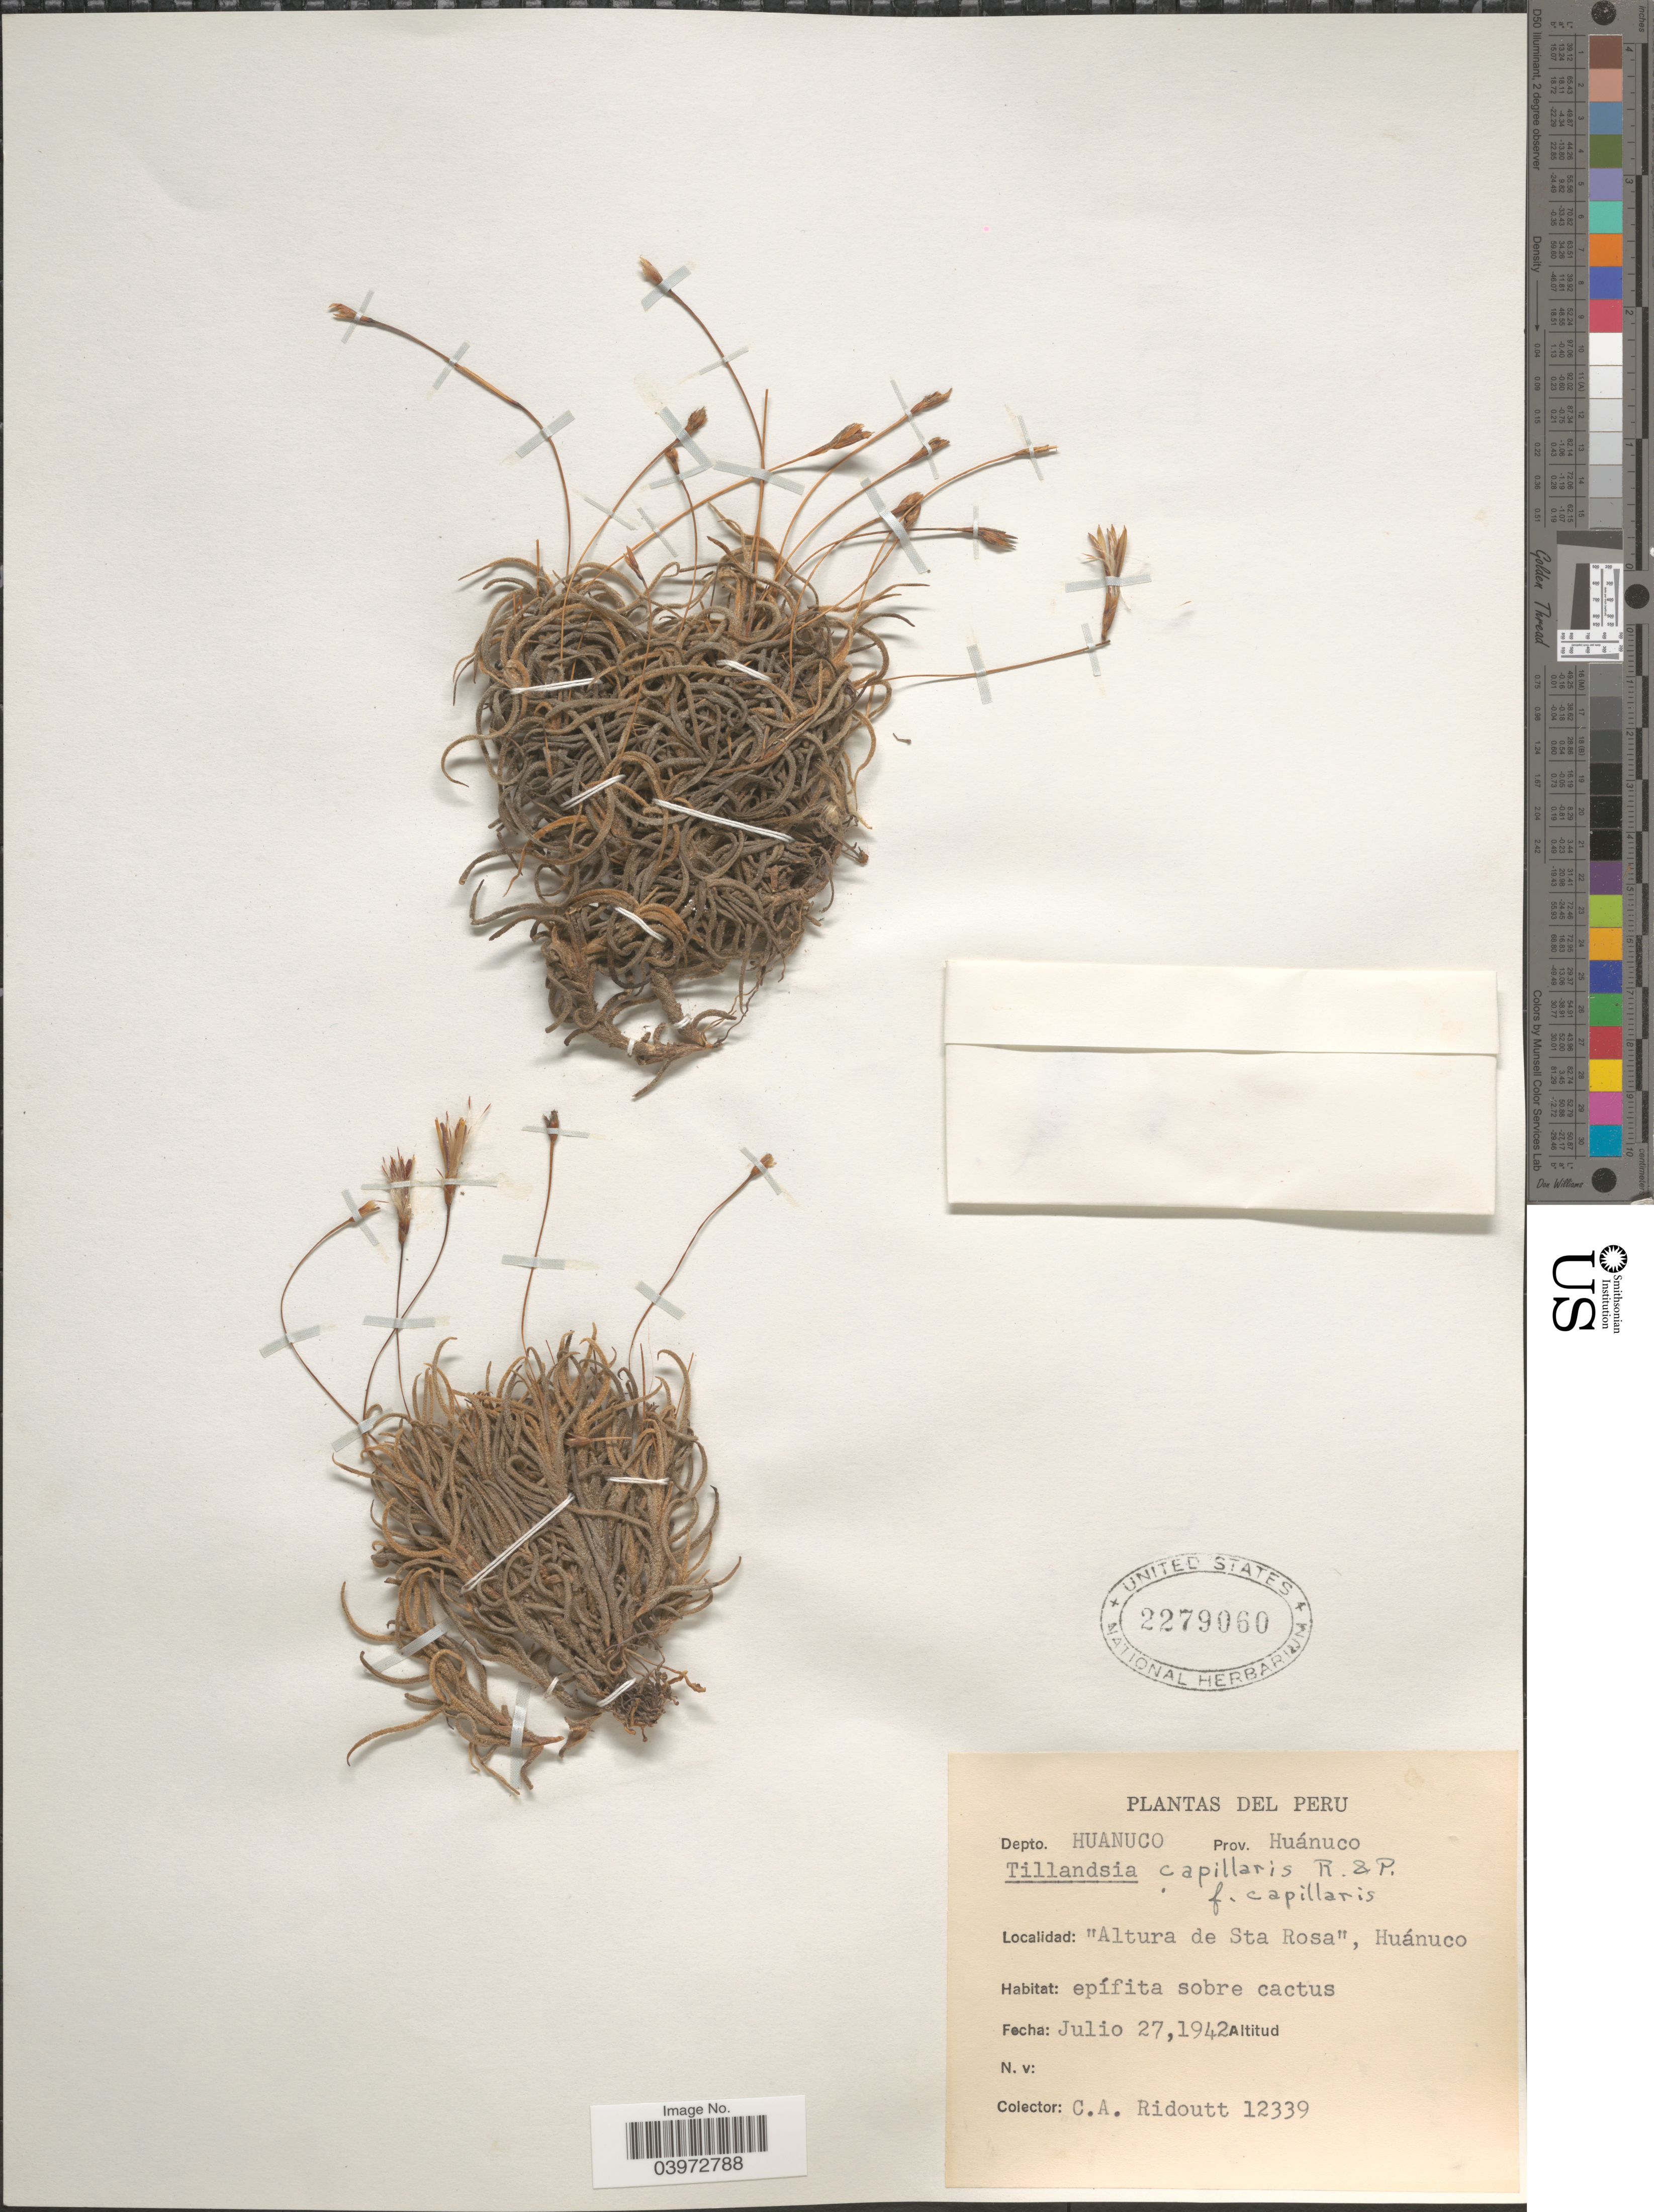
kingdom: Plantae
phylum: Tracheophyta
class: Liliopsida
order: Poales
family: Bromeliaceae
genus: Tillandsia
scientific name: Tillandsia capillaris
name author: Ruiz & Pav.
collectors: C. Ridoutt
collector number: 12339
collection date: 1942-07-27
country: Peru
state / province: Huánuco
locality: Depto. Huanuco. Altura de Sta Rosa: , Huánuco.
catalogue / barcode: US 2279060